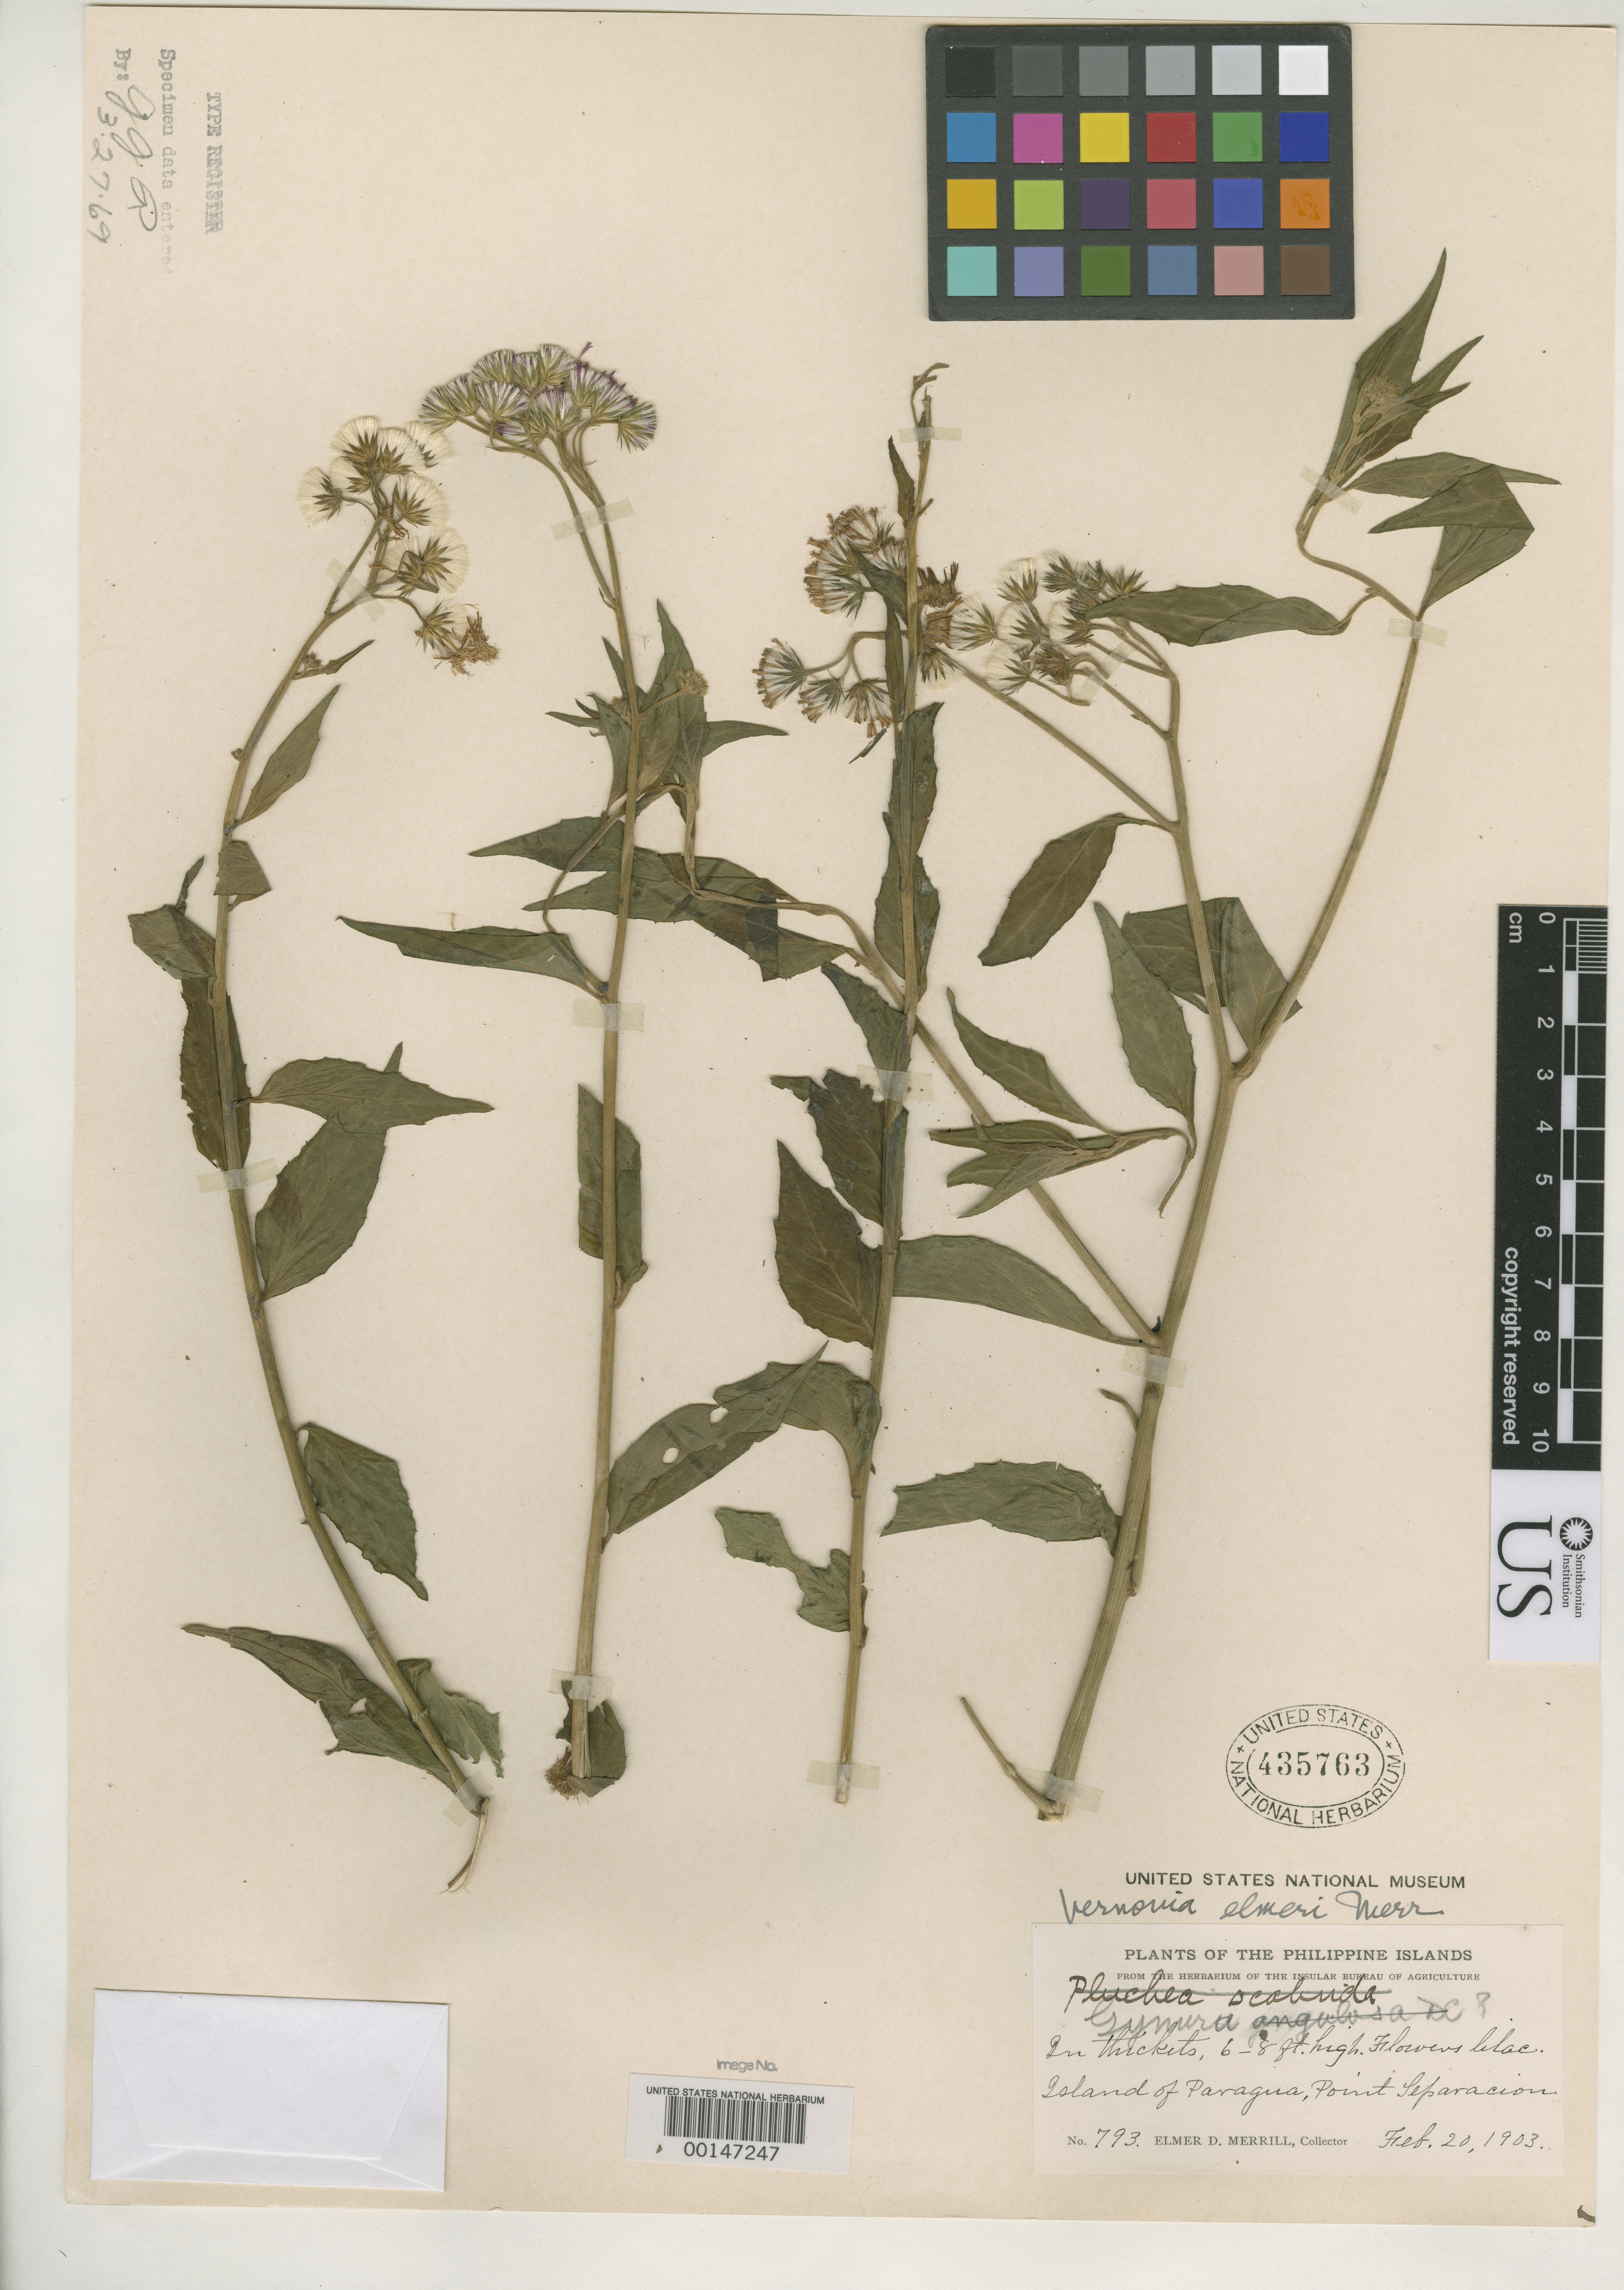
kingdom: Plantae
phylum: Tracheophyta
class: Magnoliopsida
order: Asterales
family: Asteraceae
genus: Vernonia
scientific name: Vernonia elmeri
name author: Merr.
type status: Syntype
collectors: E. D. Merrill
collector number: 793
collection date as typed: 20 Feb 1903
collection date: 1903-02-20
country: Philippines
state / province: Mimaropa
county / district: Palawan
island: Paragua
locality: Point Separacion.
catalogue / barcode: US 435763